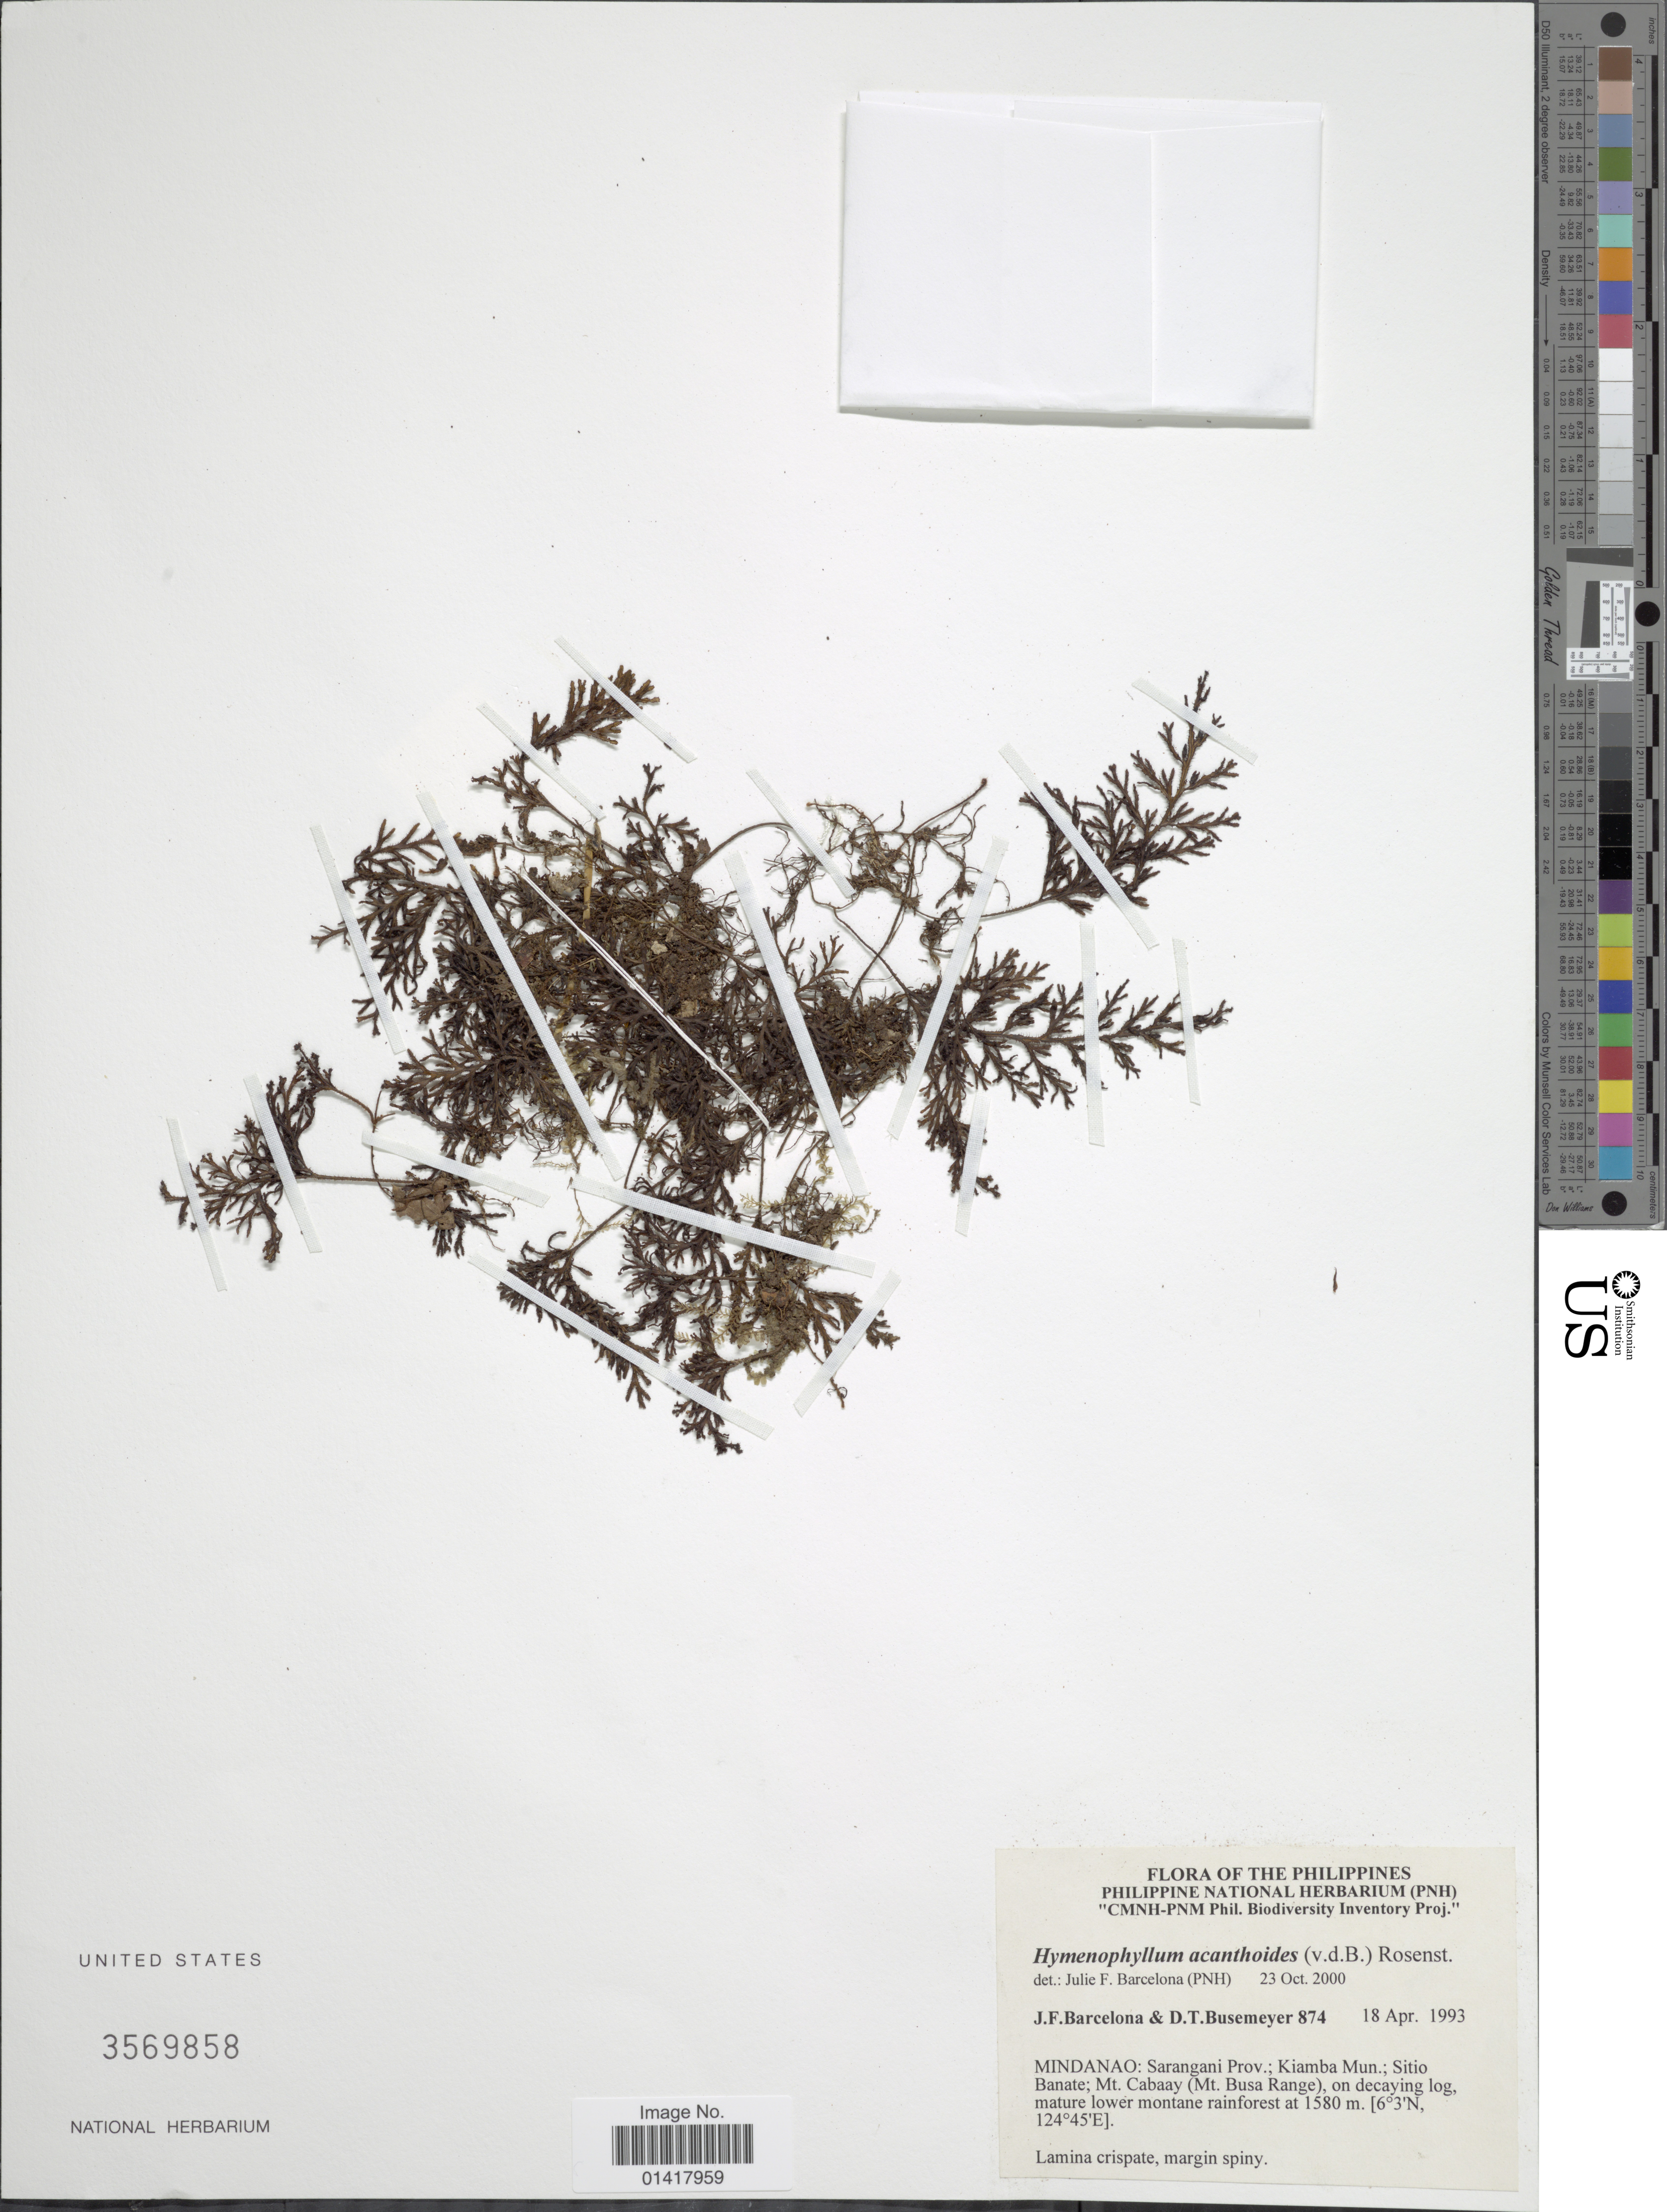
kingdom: Plantae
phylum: Tracheophyta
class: Polypodiopsida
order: Hymenophyllales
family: Hymenophyllaceae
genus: Hymenophyllum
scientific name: Hymenophyllum acanthoides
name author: (Bosch) Rosenst.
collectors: J. F. Barcelona & D. Busemeyer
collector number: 874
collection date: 1993-04-18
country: Philippines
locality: Mandanao: Sarangani Prov.: Kiamba Mun.; Sitio Banate; Mt Cabaay (Mt. Busa Range)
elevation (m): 1580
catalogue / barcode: US 3569858